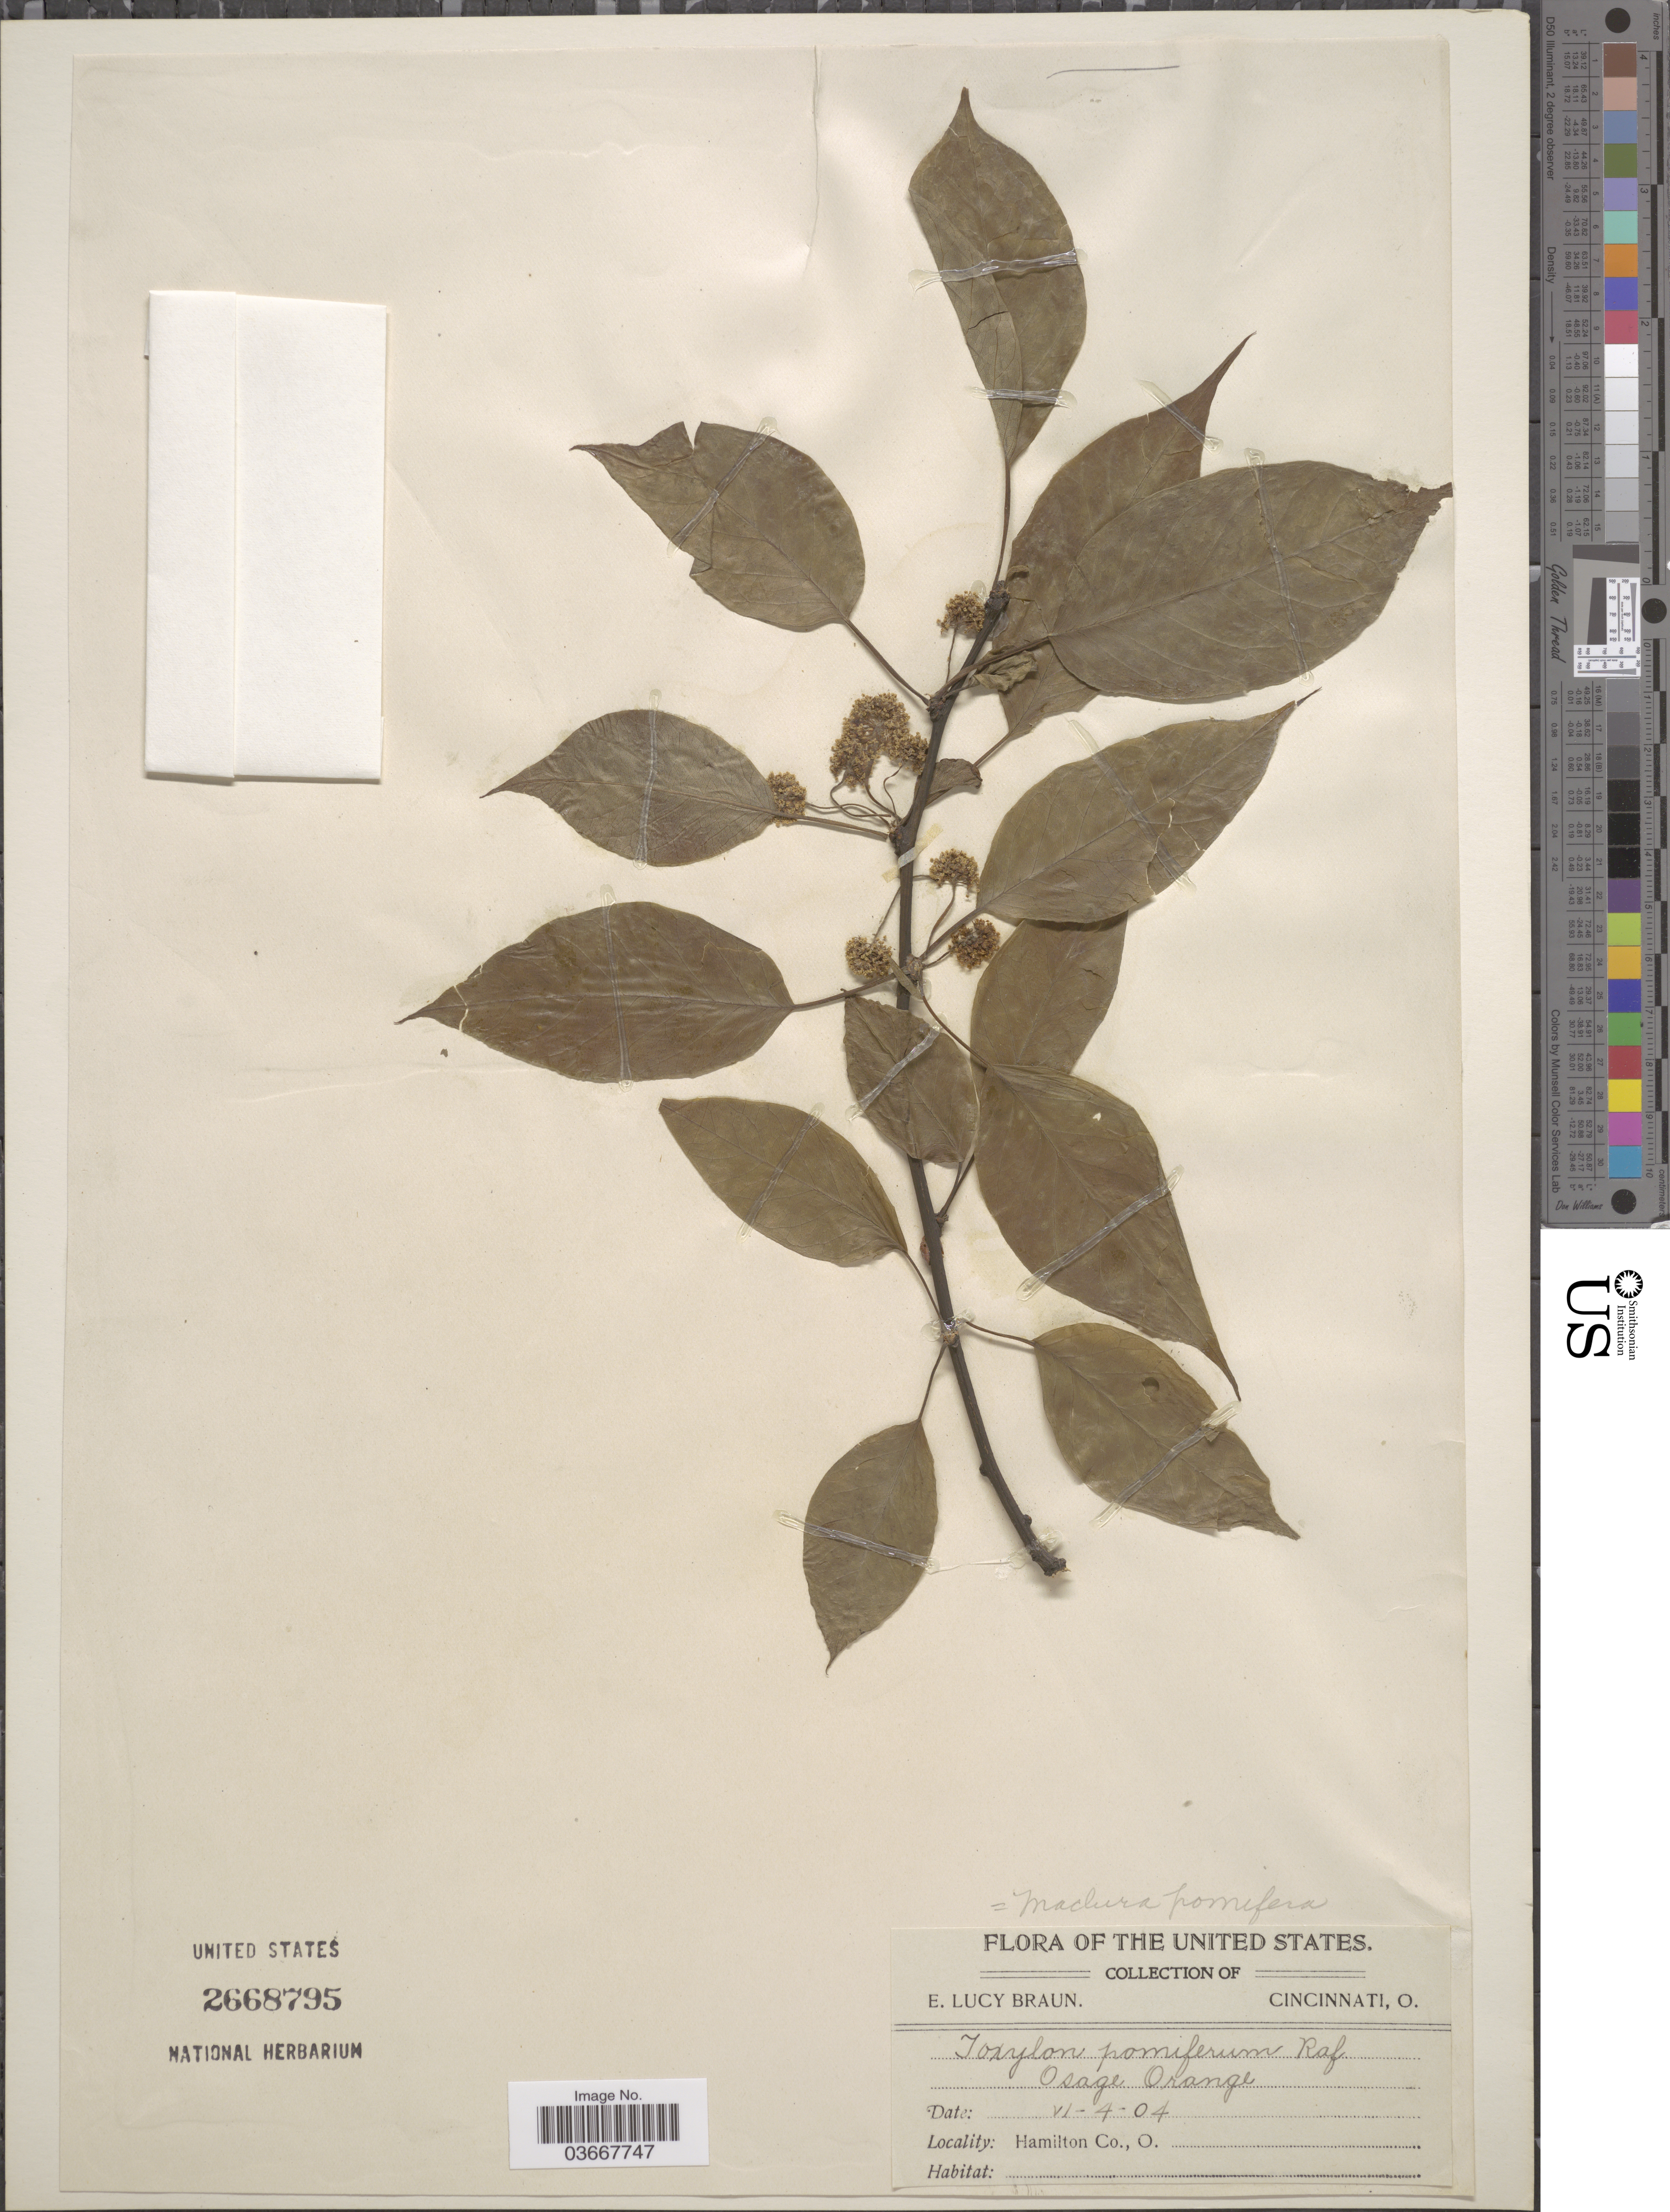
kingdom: Plantae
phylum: Tracheophyta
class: Magnoliopsida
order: Rosales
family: Moraceae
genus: Maclura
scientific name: Maclura pomifera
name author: (Raf.) C.K. Schneid.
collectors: E. L. Braun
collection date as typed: Transcribed d/m/y: 4/6/4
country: United States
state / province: Ohio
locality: Hamilton Co.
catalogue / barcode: US 2668795